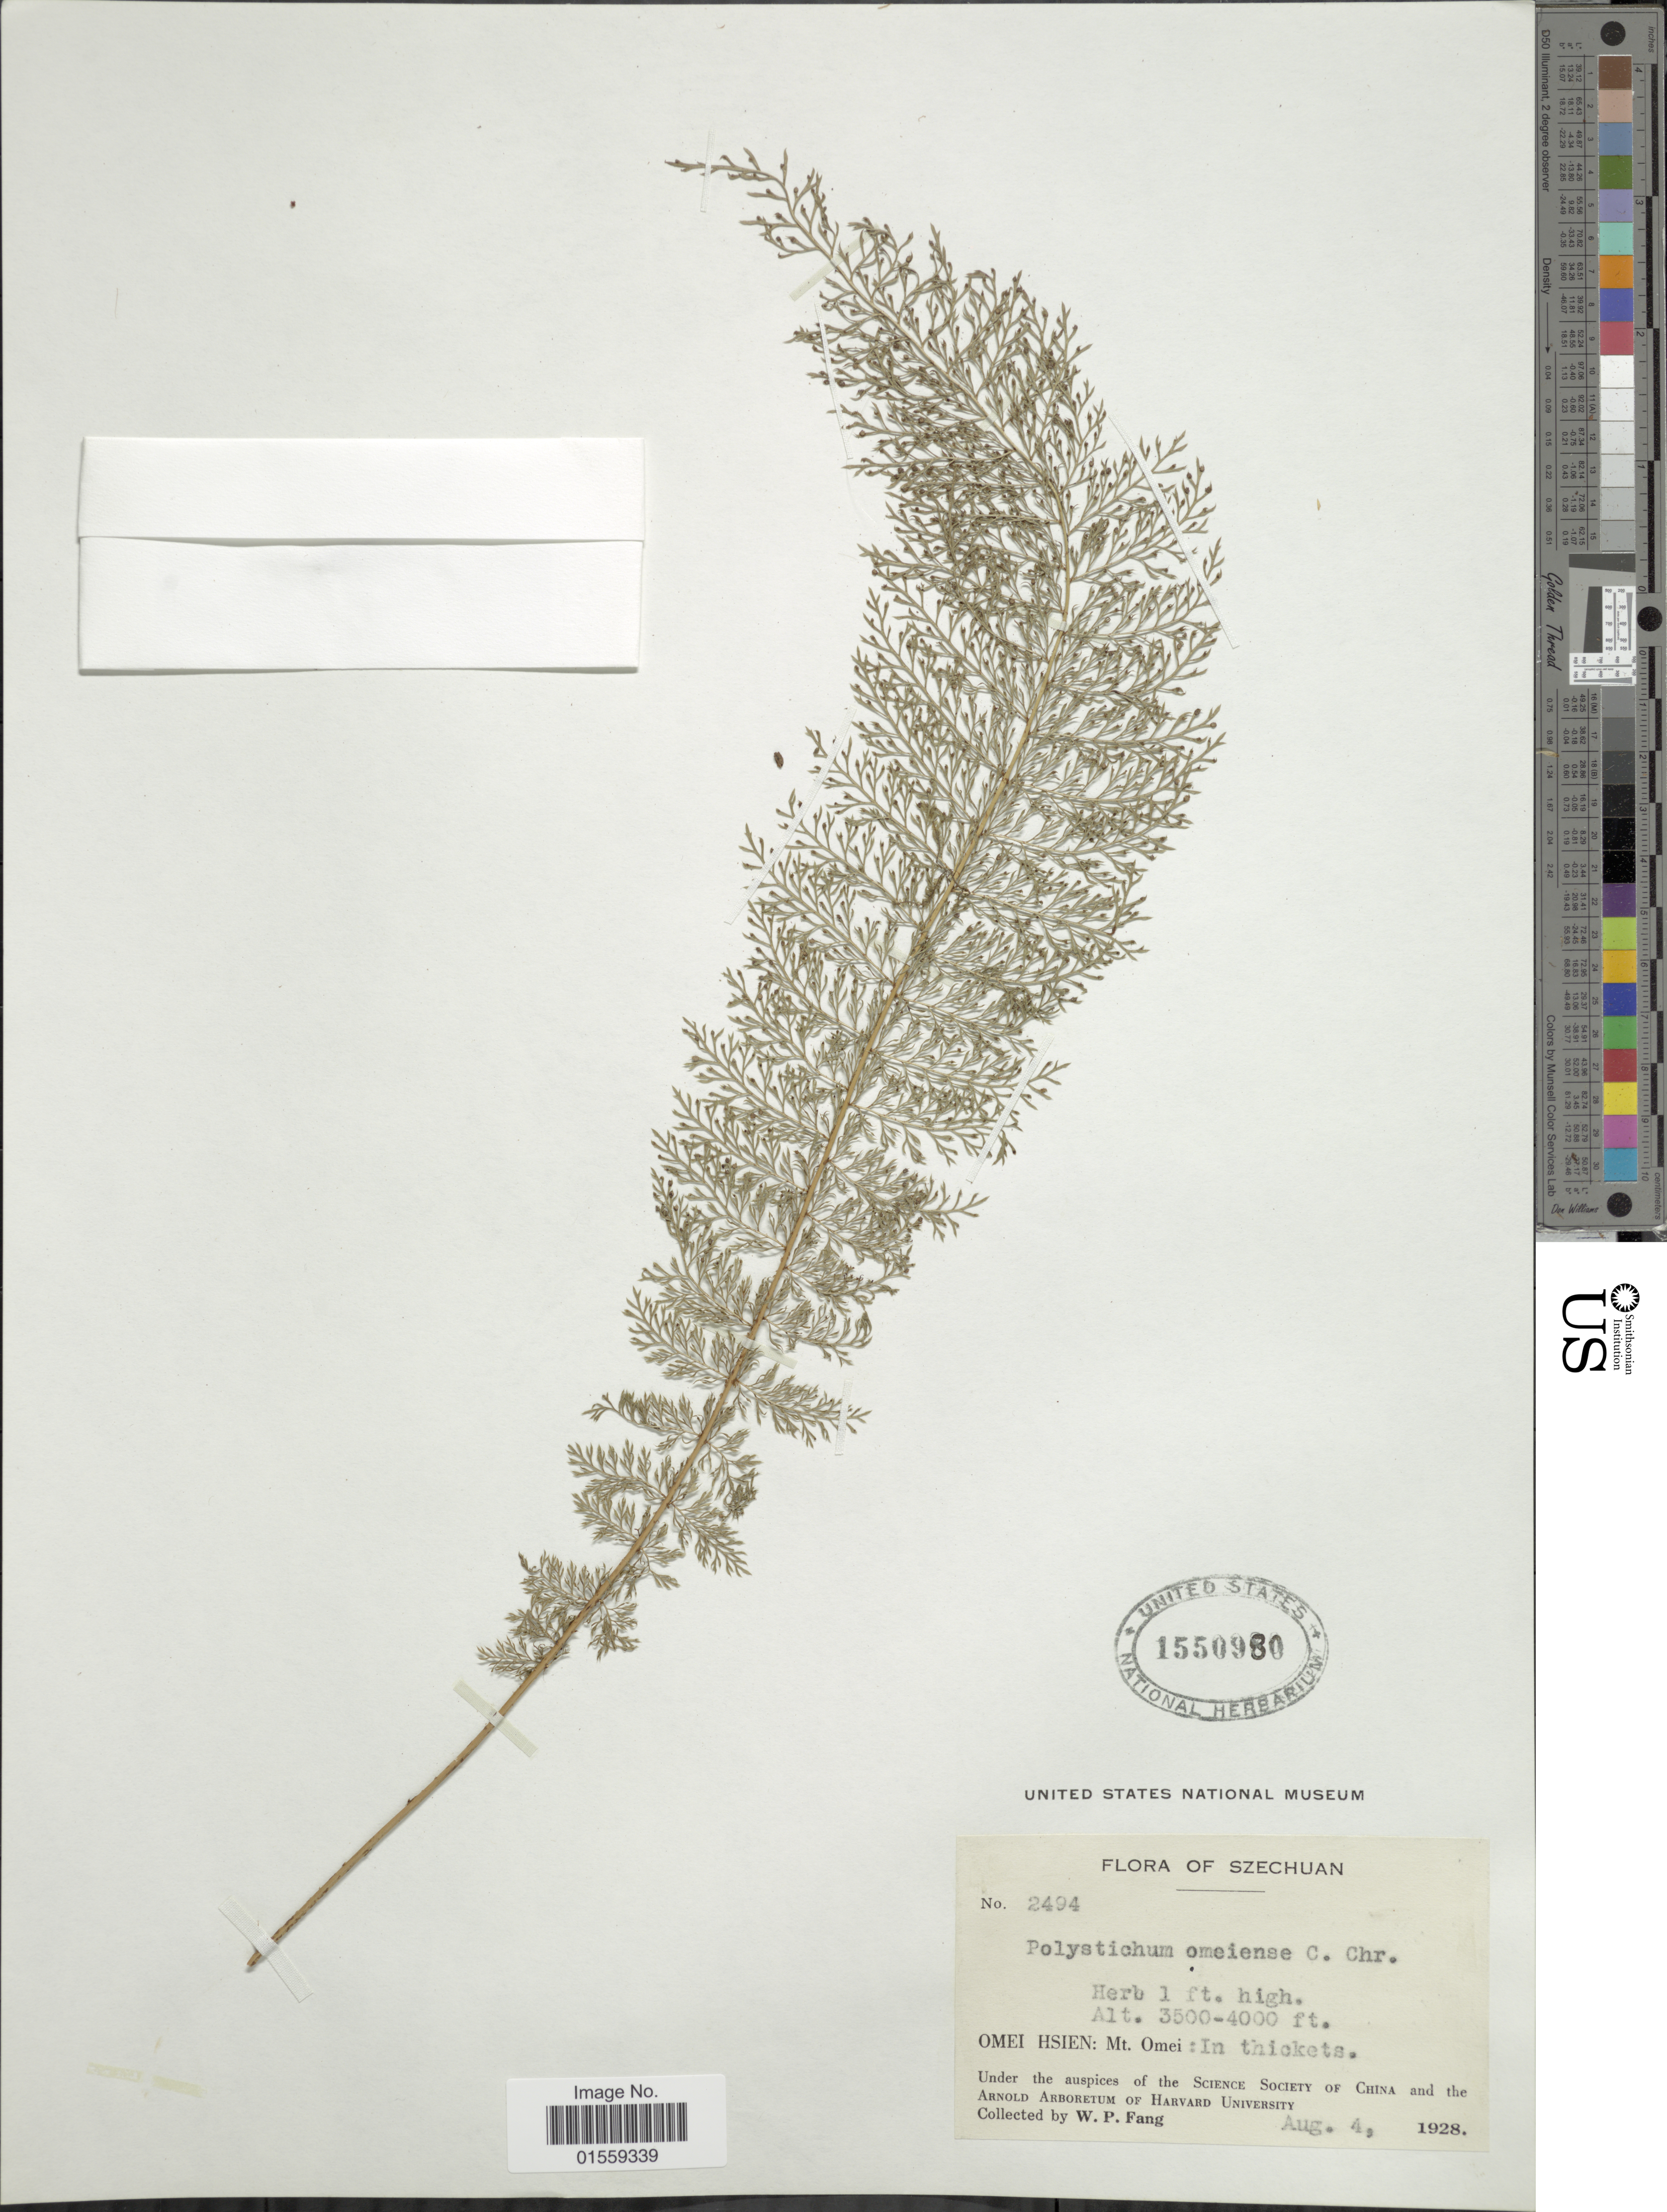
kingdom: Plantae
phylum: Tracheophyta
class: Polypodiopsida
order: Polypodiales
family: Dryopteridaceae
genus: Polystichum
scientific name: Polystichum omeiense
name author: C. Chr.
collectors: W. P. Fang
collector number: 2494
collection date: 1928-08-04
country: China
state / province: Sichuan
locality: Szechuan, Omei Hsien: Mt. Omei.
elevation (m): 1067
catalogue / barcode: US 1550980